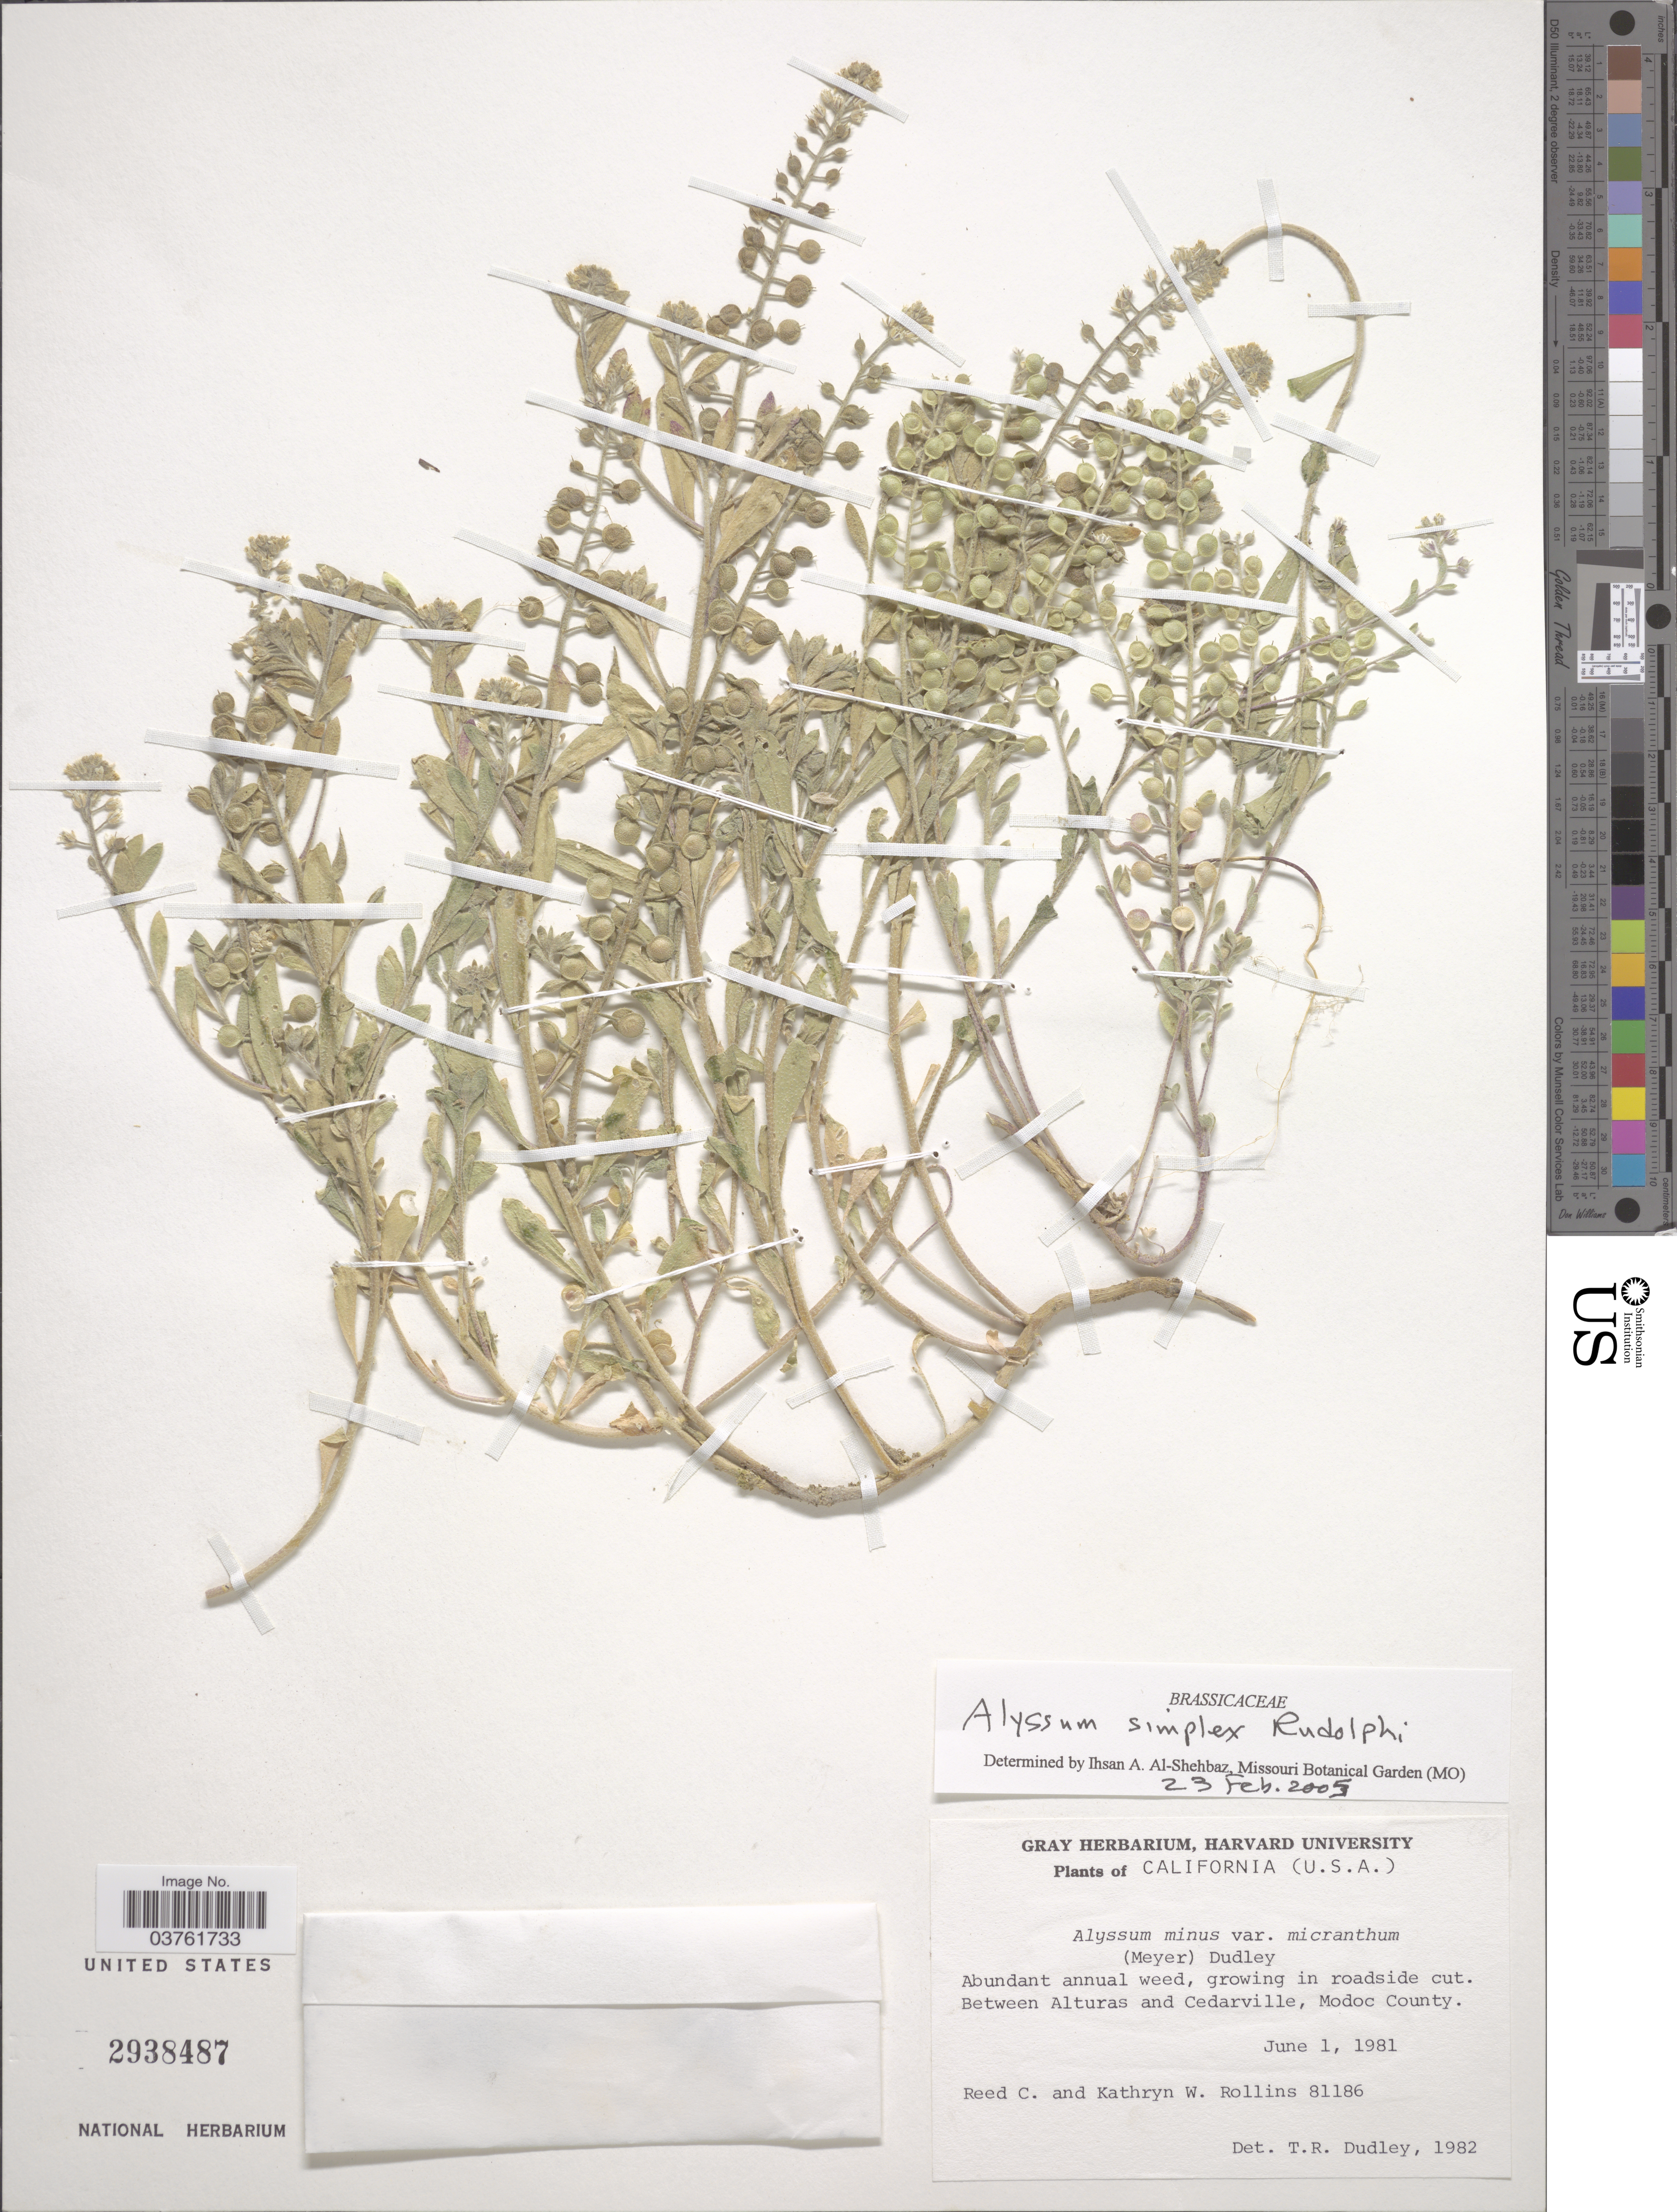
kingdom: Plantae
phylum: Tracheophyta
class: Magnoliopsida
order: Brassicales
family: Brassicaceae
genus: Alyssum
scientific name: Alyssum simplex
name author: Rudolphi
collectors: R. C. Rollins & K. W. Rollins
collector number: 81186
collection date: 1981-06-01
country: United States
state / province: California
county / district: Modoc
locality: Between Alturas and Cedarville, Modoc County.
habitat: abundant annual weed; growing in roadside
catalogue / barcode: US 2938487